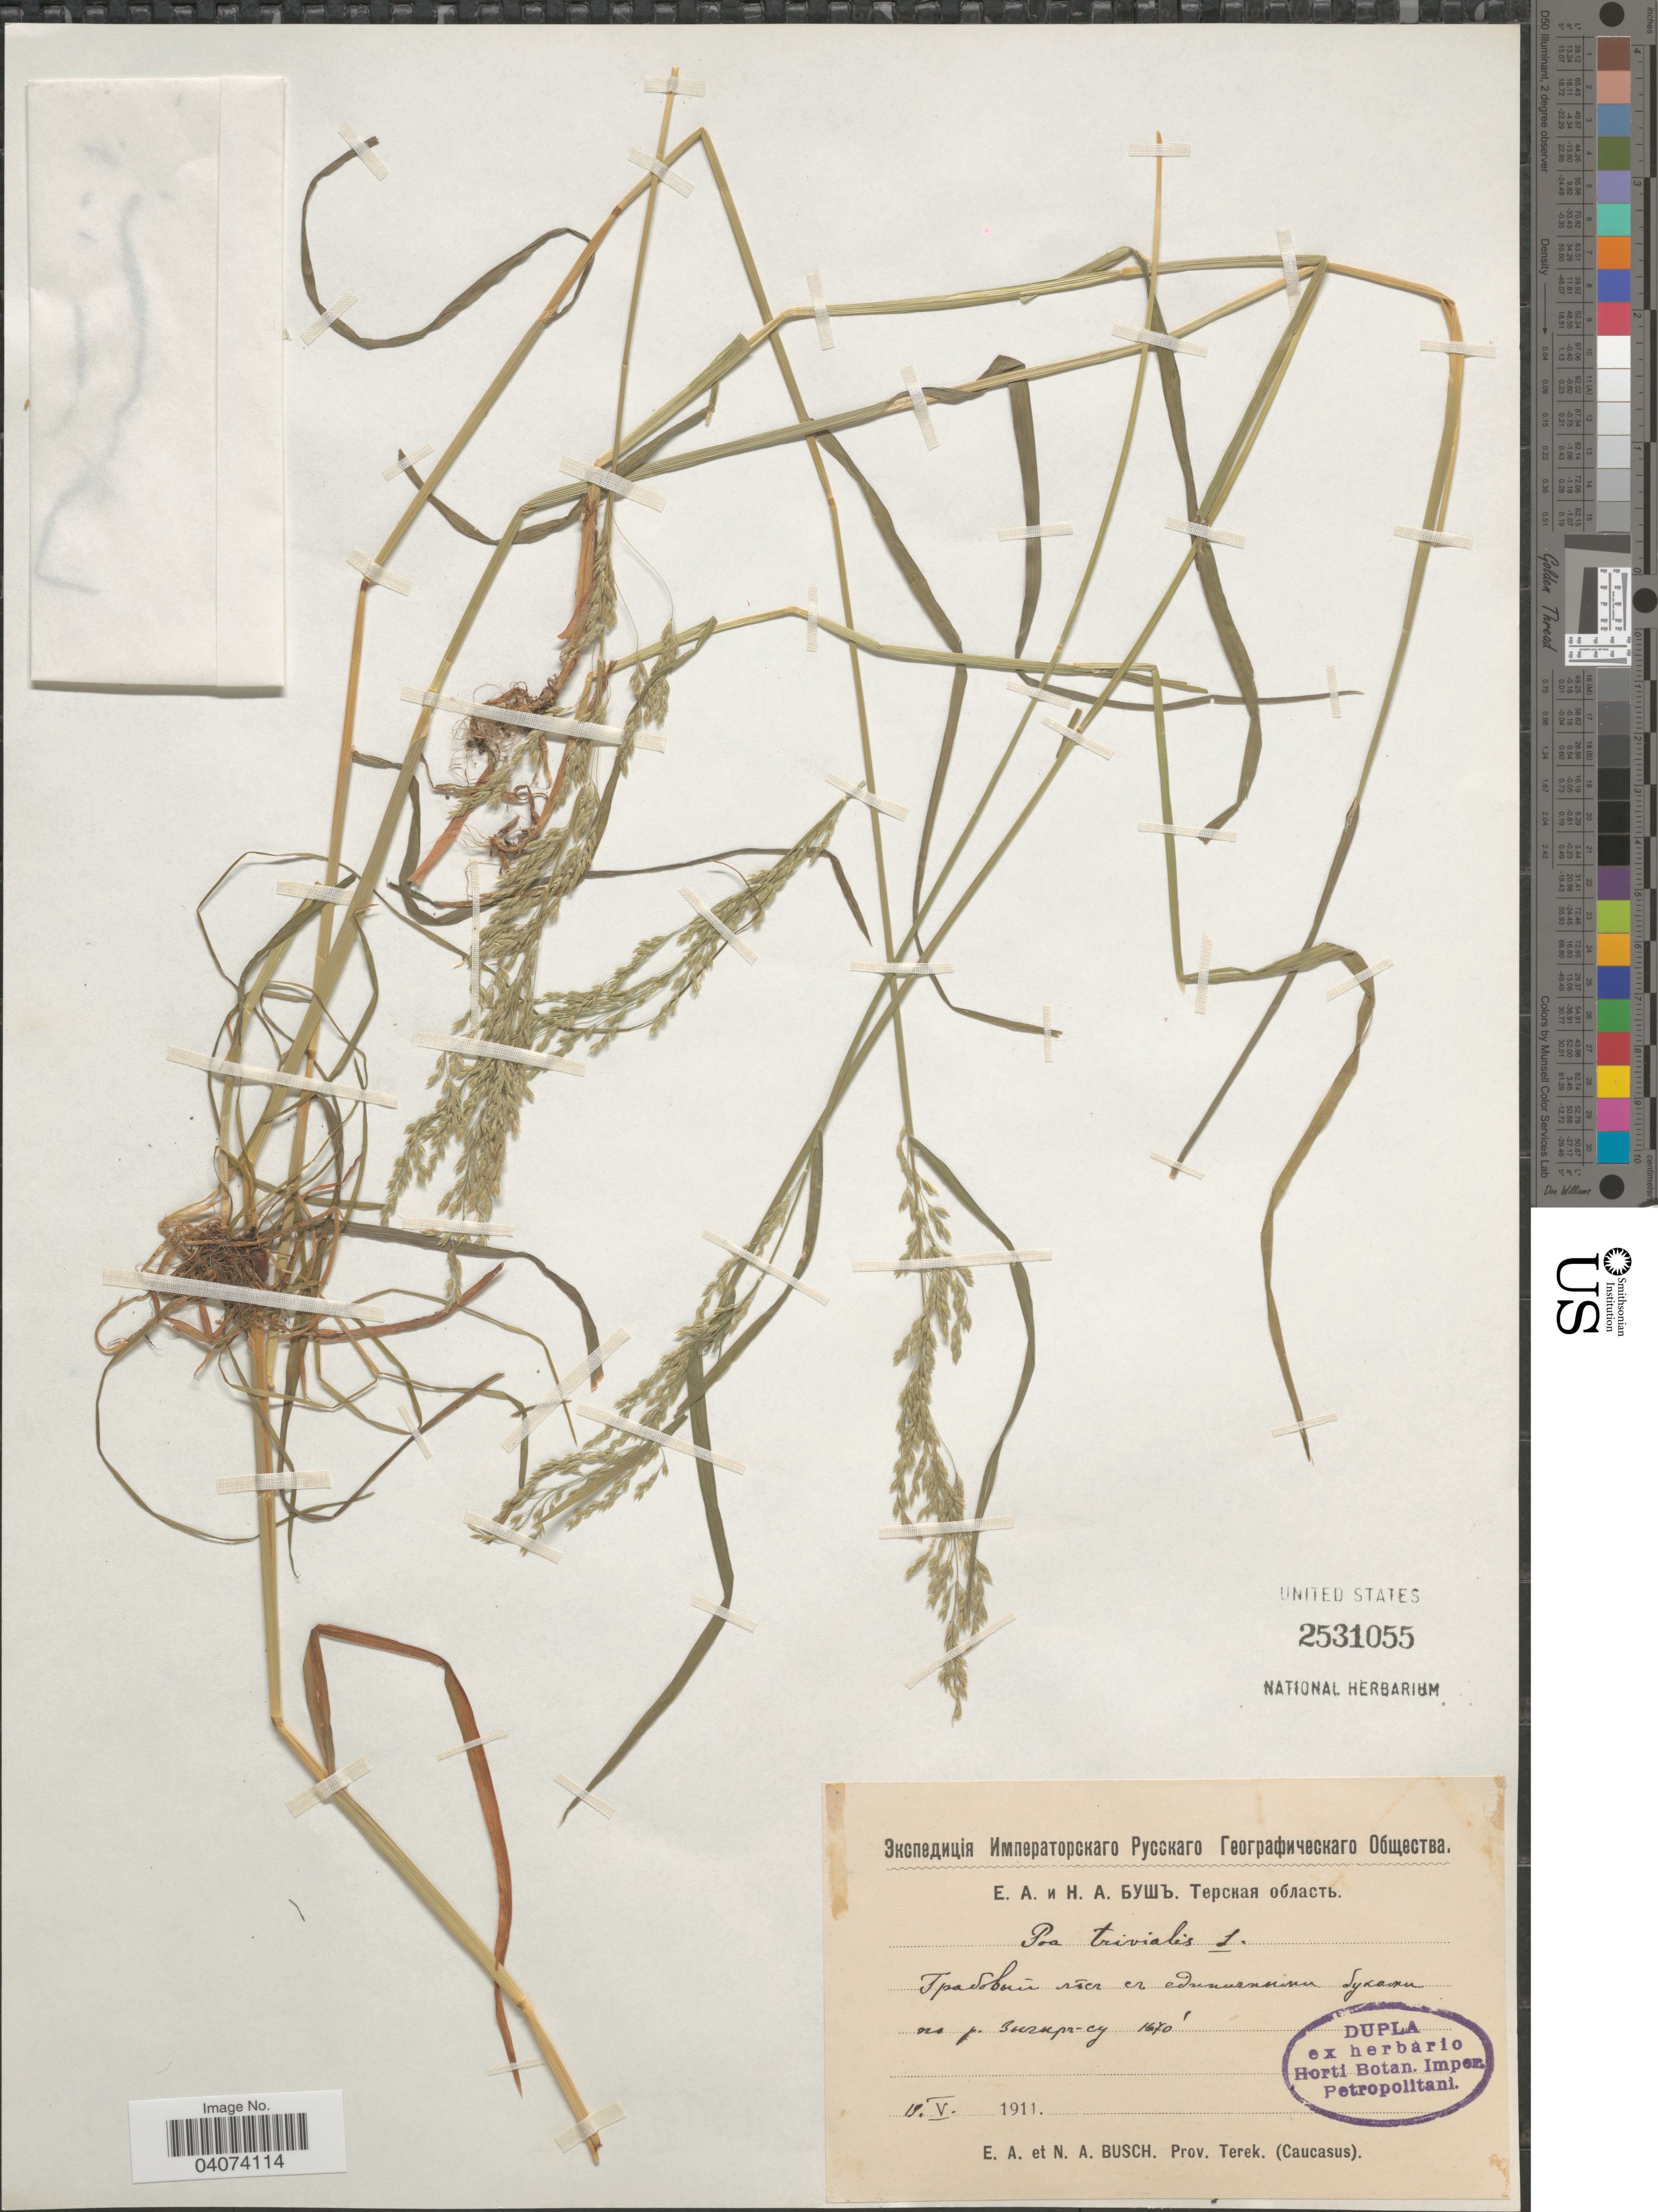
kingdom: Plantae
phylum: Tracheophyta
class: Liliopsida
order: Poales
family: Poaceae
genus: Poa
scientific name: Poa trivialis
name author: L.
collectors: E. A. Busch & N. A. Busch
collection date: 1911-05-19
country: Russian Federation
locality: X. Prov. Terek. (Caucasus).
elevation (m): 509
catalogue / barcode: US 2531055